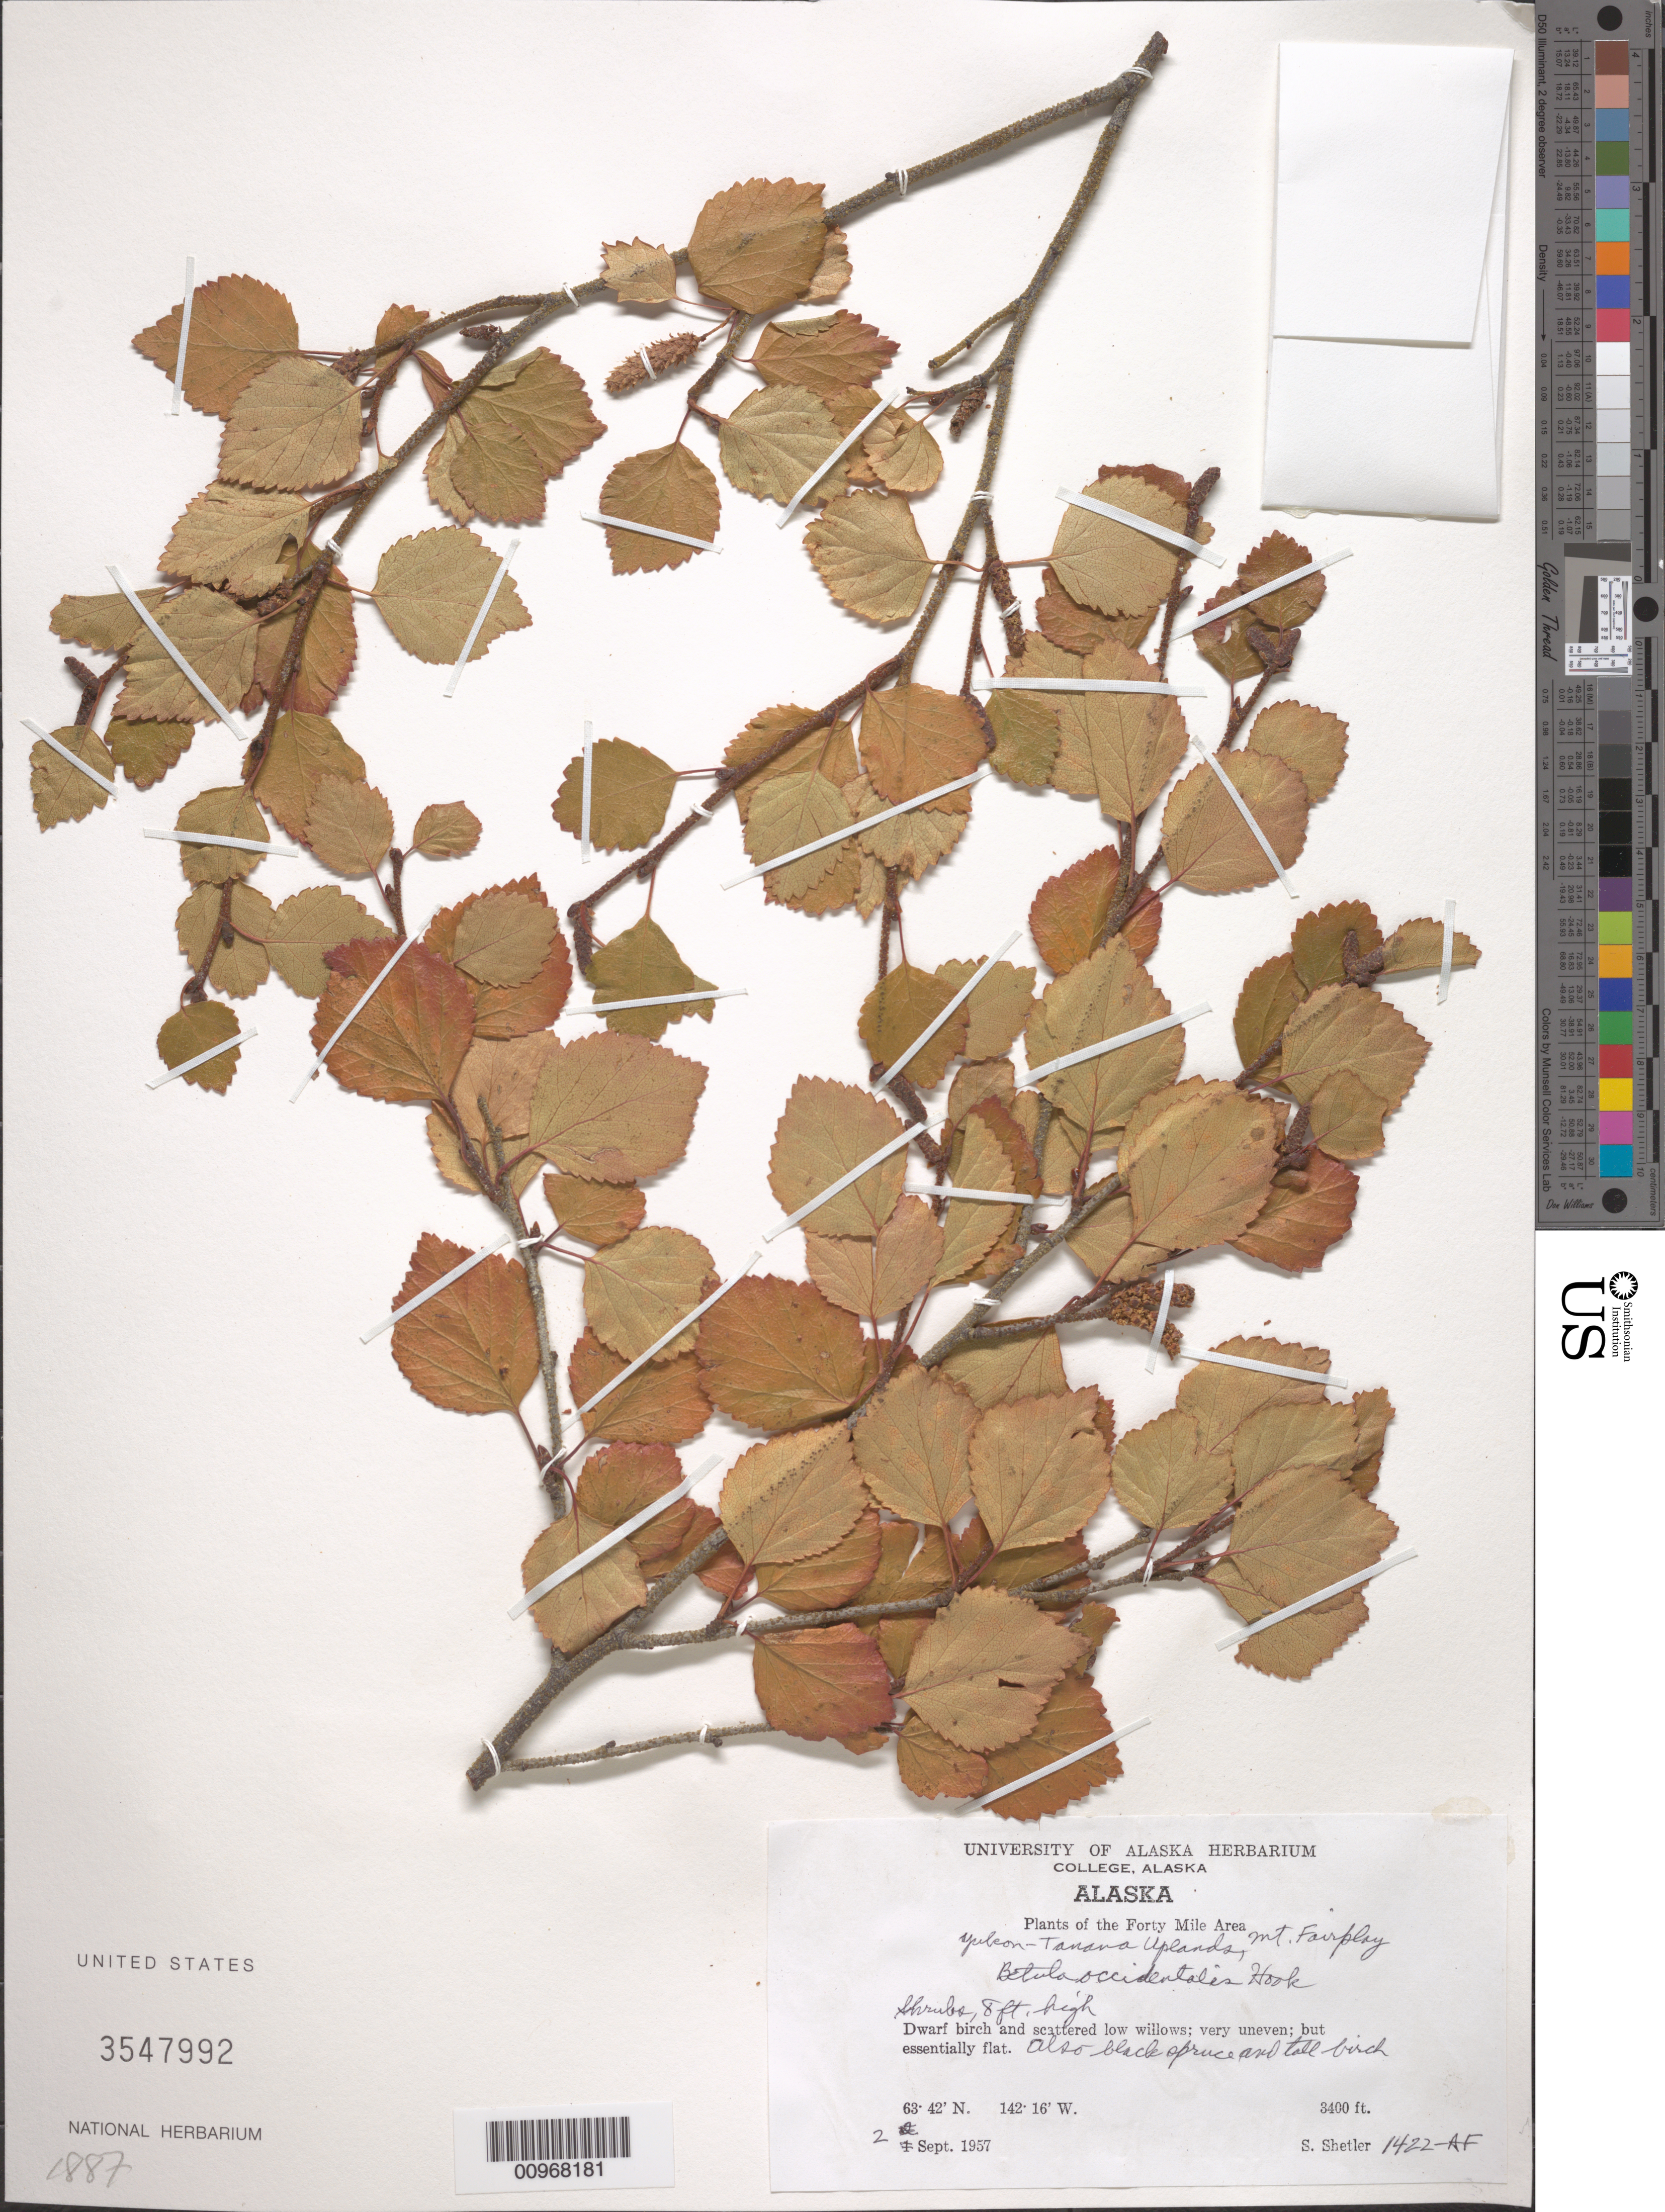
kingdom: Plantae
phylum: Tracheophyta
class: Magnoliopsida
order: Fagales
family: Betulaceae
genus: Betula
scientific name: Betula occidentalis var. fecunda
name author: Fernald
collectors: S. Shetler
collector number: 1422-AF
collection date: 1957-09-02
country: United States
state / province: Alaska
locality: The Forty Mile Area, Mt. Fairplay. Betula occidental Hook.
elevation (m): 1036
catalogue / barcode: US 3547992